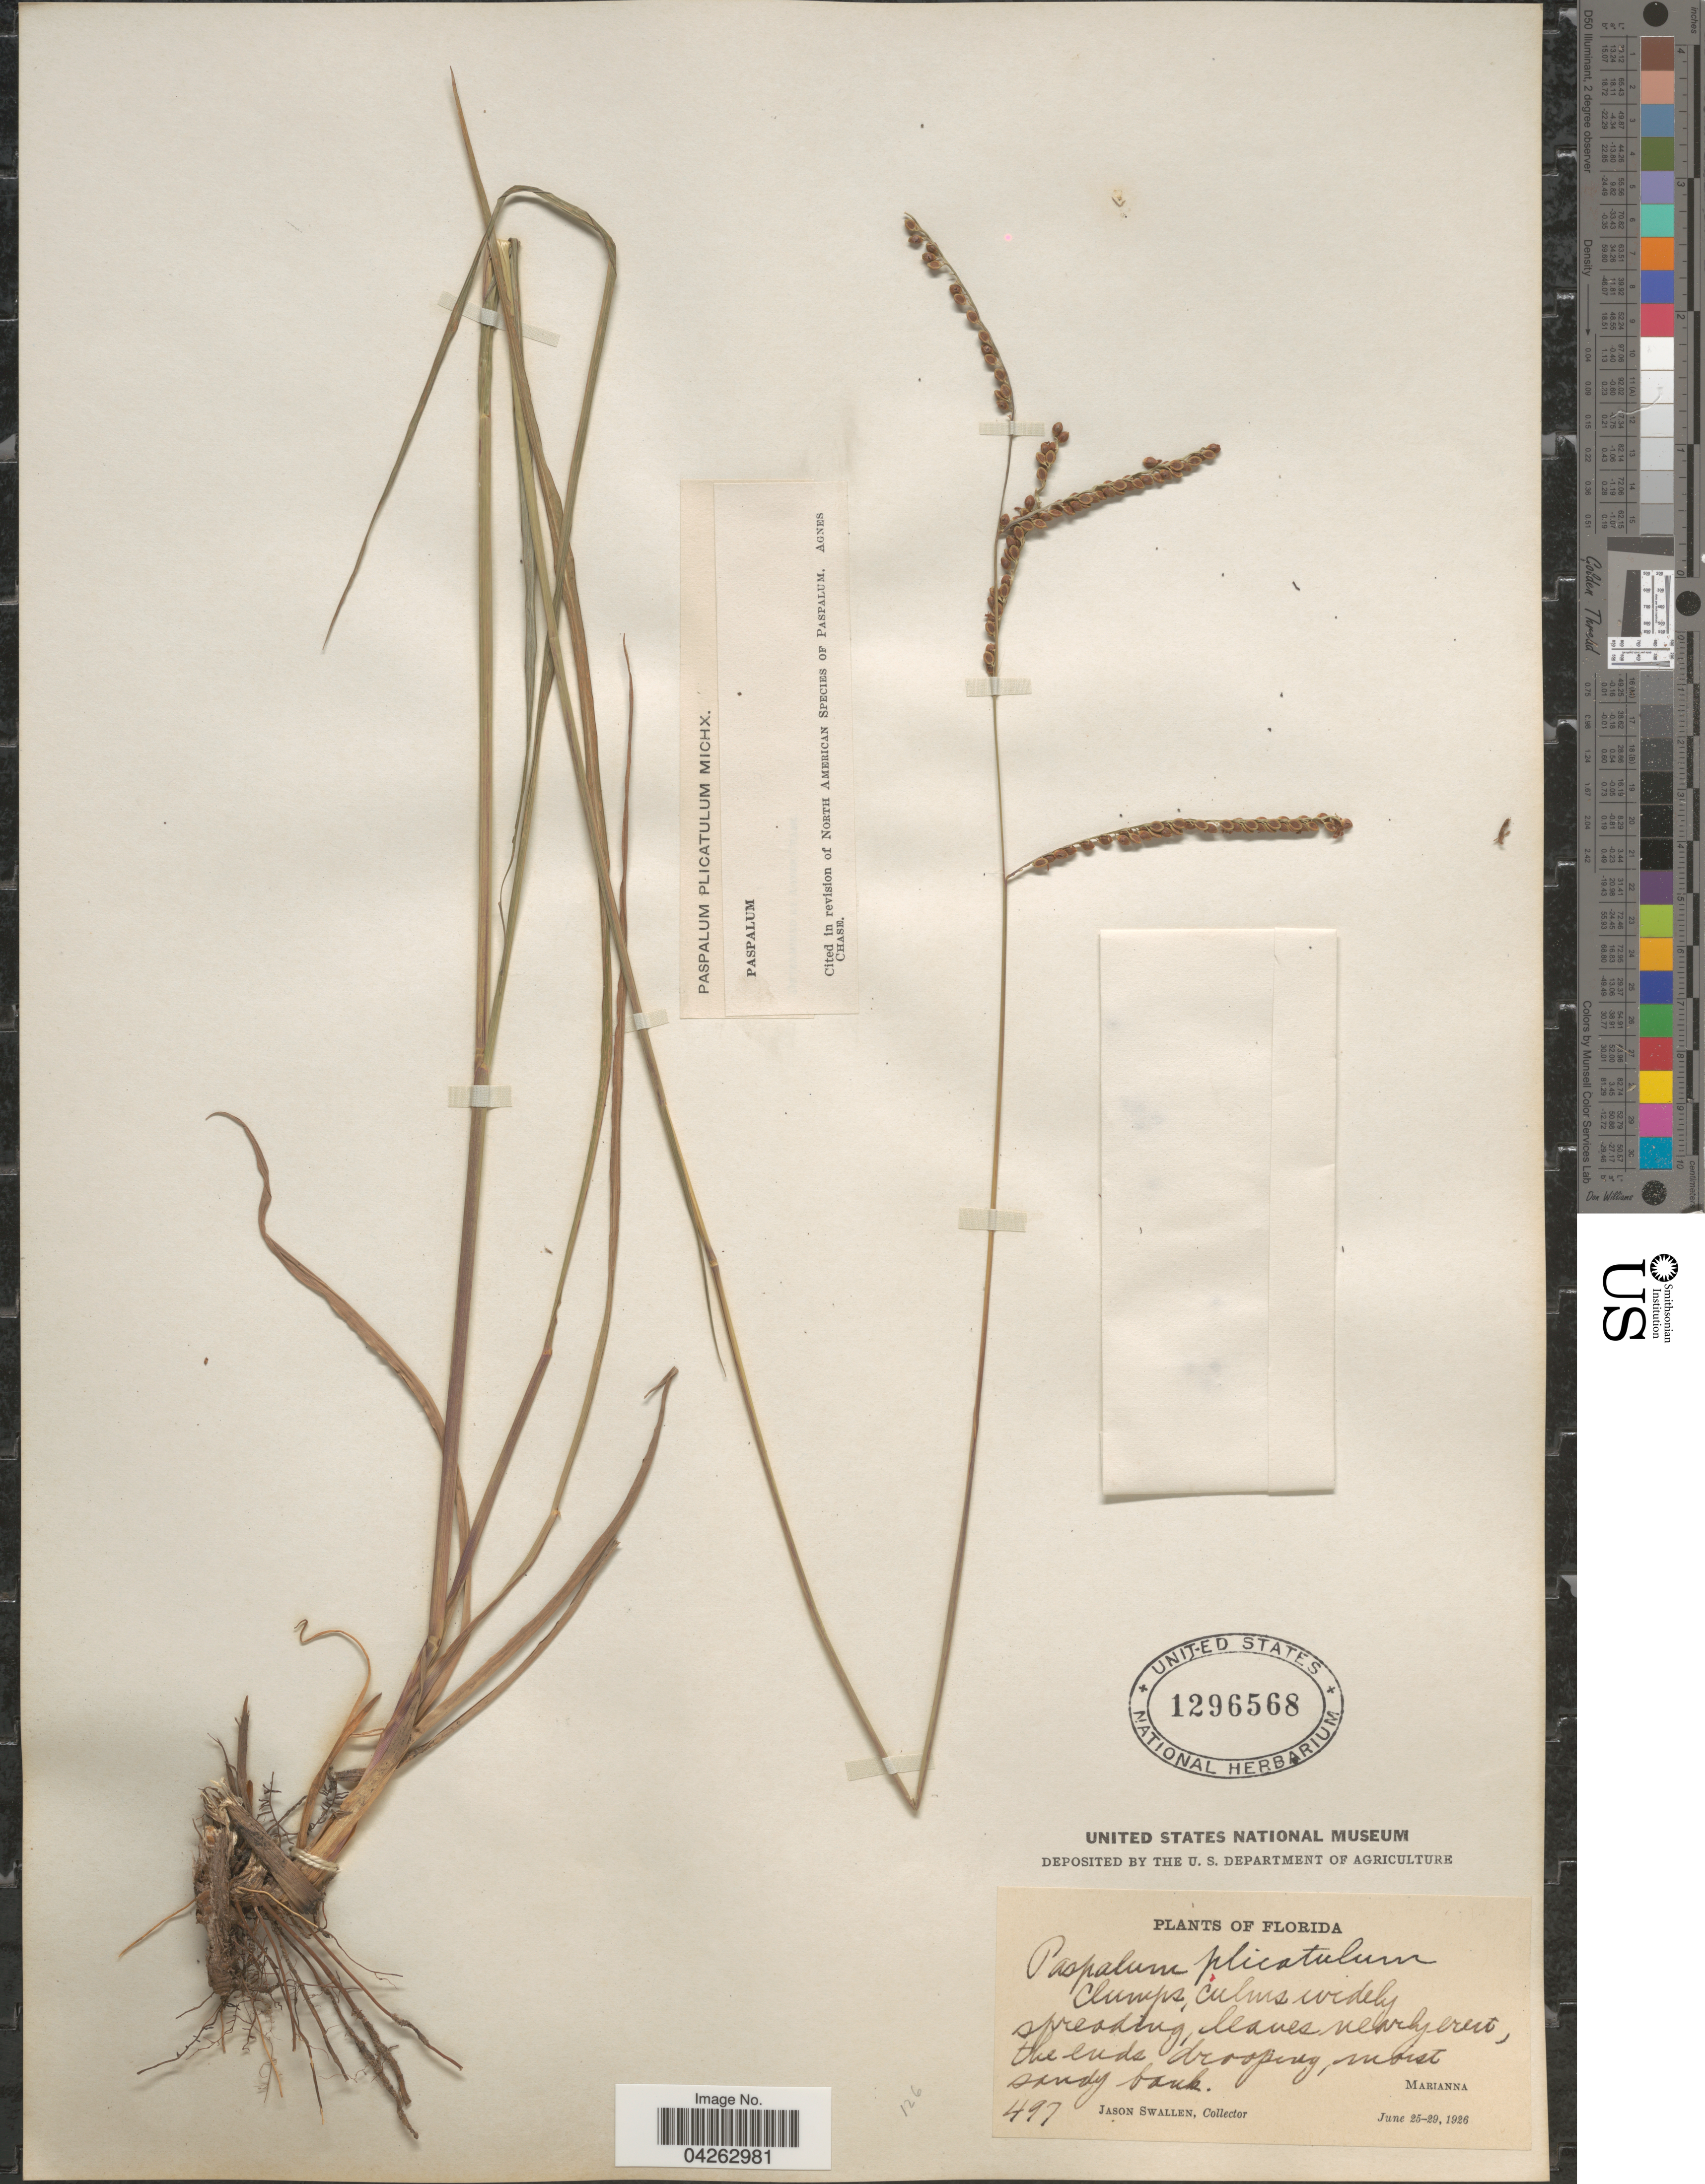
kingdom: Plantae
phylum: Tracheophyta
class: Liliopsida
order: Poales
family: Poaceae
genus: Paspalum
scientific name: Paspalum plicatulum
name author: Michx.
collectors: J. R. Swallen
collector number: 497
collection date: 1926-06-25/1926-06-29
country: United States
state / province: Florida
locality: Marianna.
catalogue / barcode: US 1296568